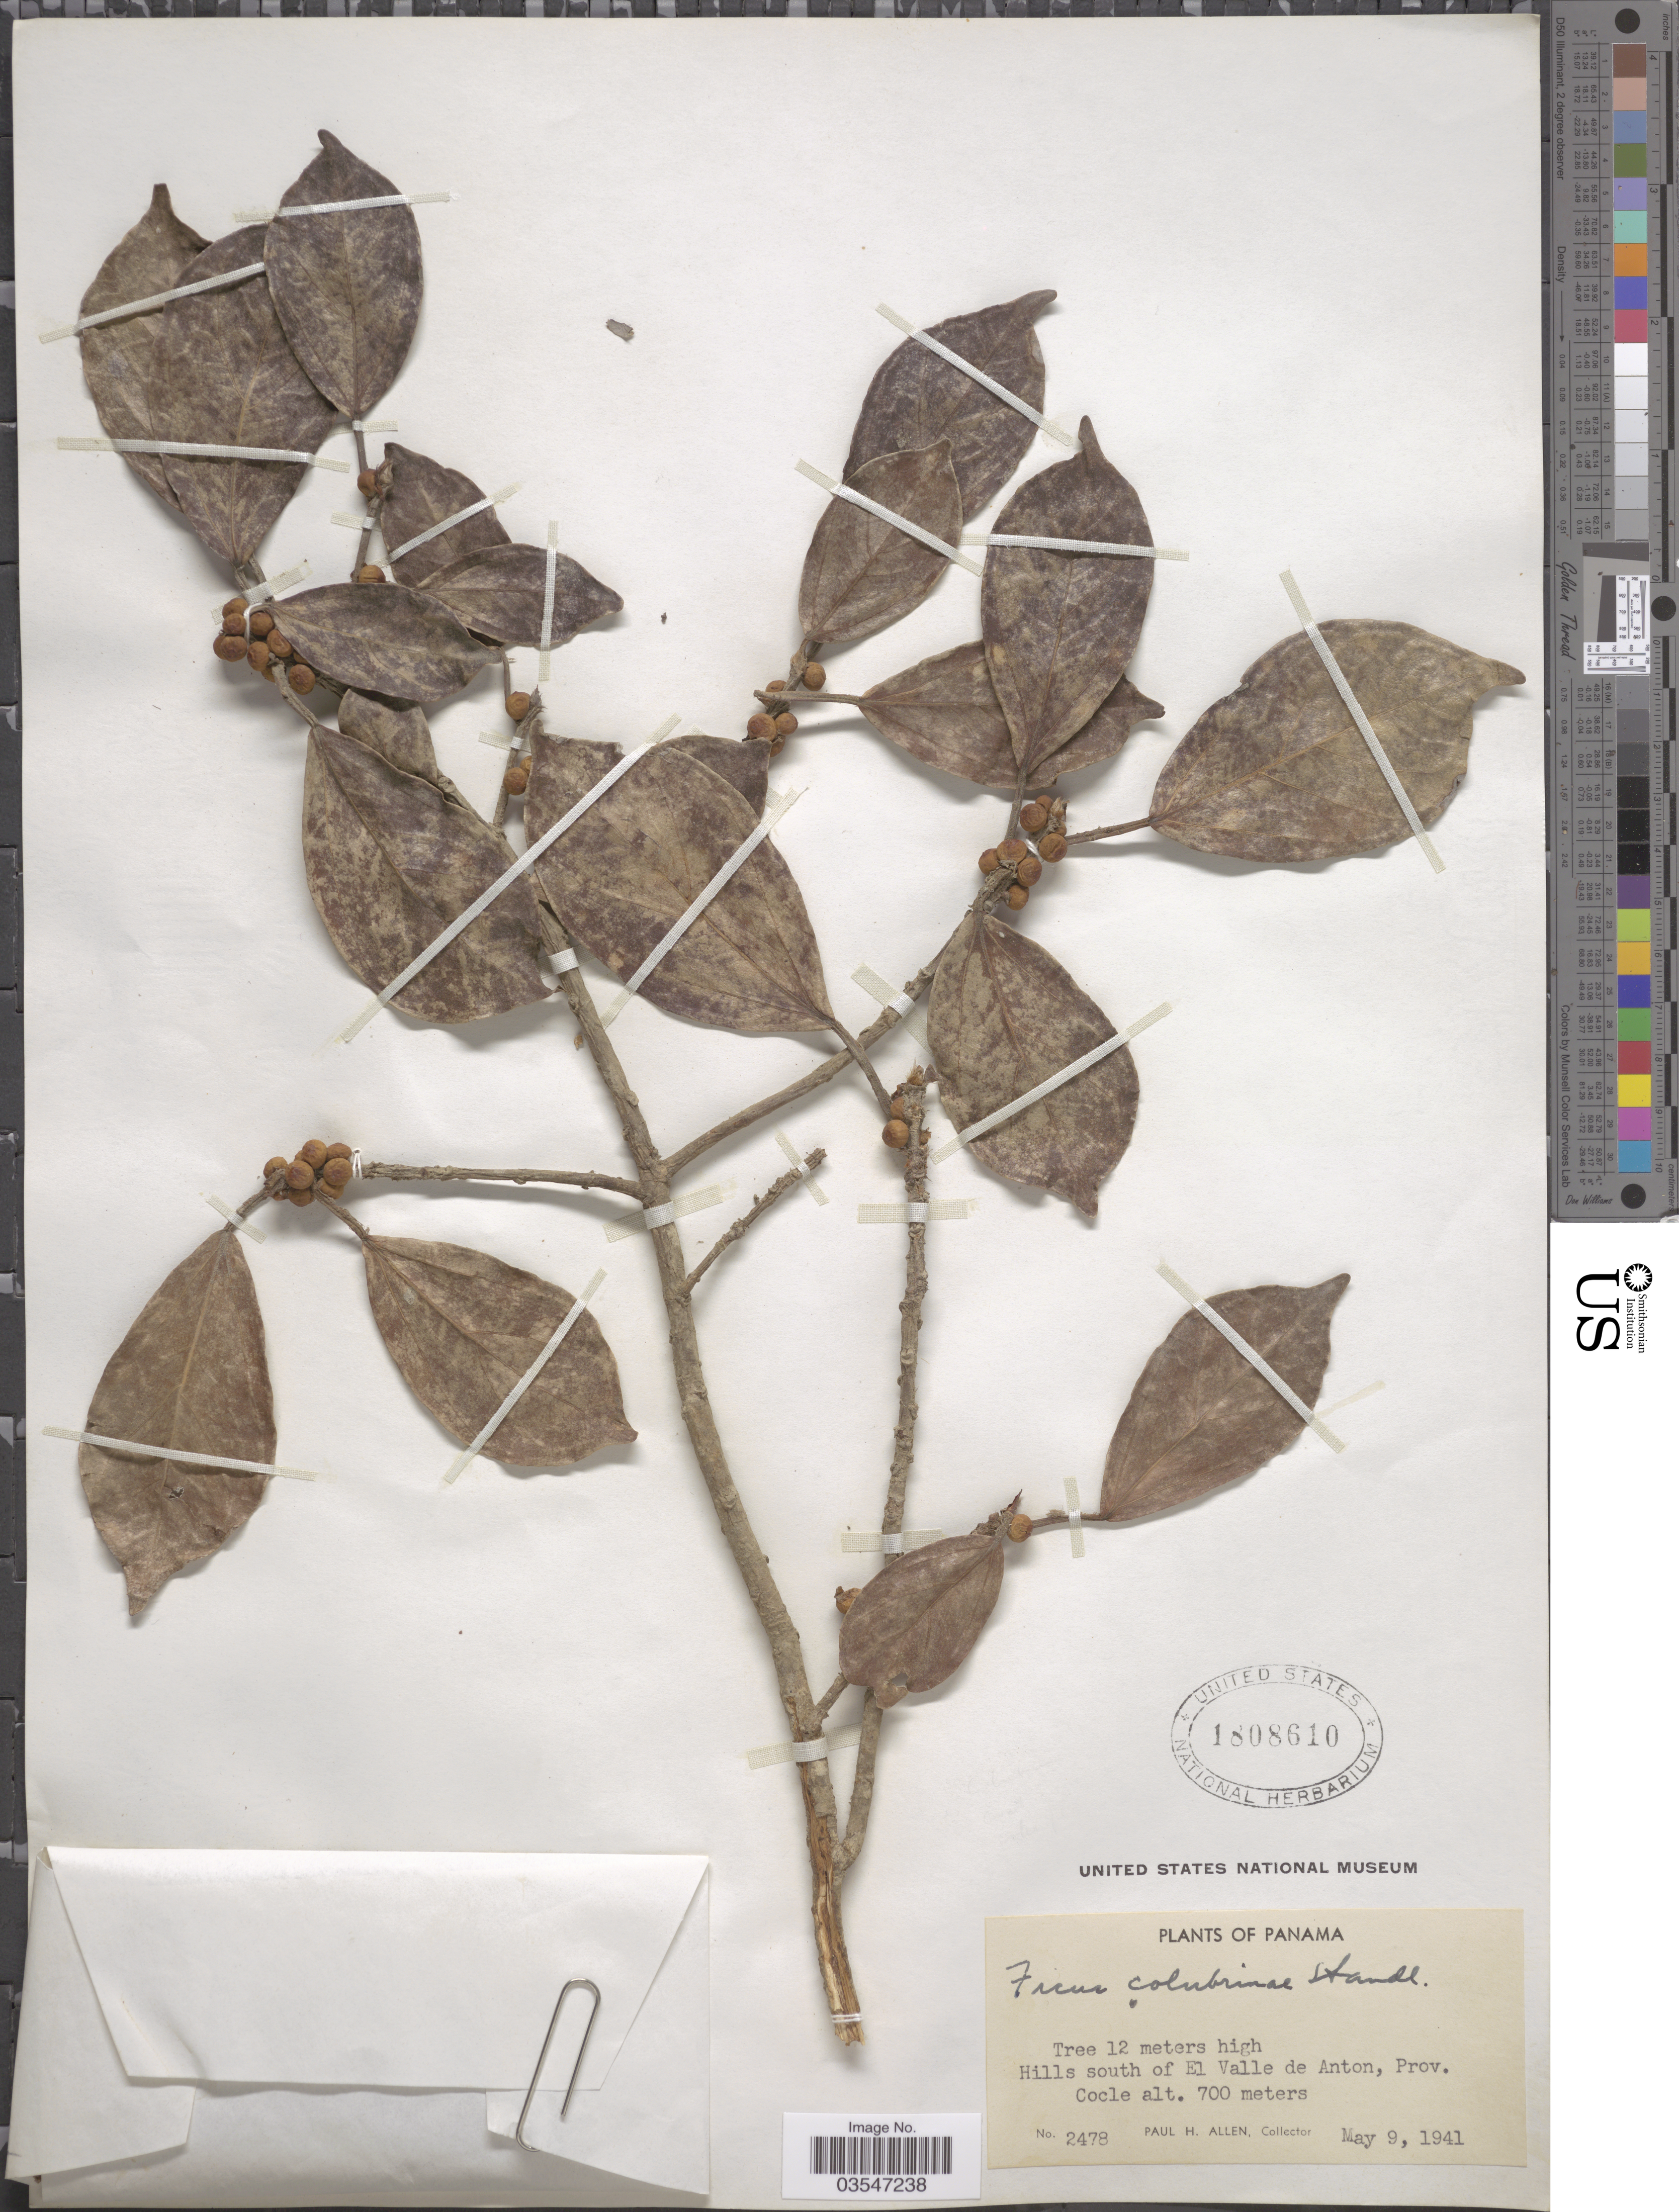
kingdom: Plantae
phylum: Tracheophyta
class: Magnoliopsida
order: Rosales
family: Moraceae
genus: Ficus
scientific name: Ficus hartwegii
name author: (Miq.) Miq.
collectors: P. H. Allen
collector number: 2478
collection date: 1941-05-09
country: Panama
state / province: Cocle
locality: Hills south of El Valle de Anton, Prov. Cocle.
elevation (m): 700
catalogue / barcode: US 1808610